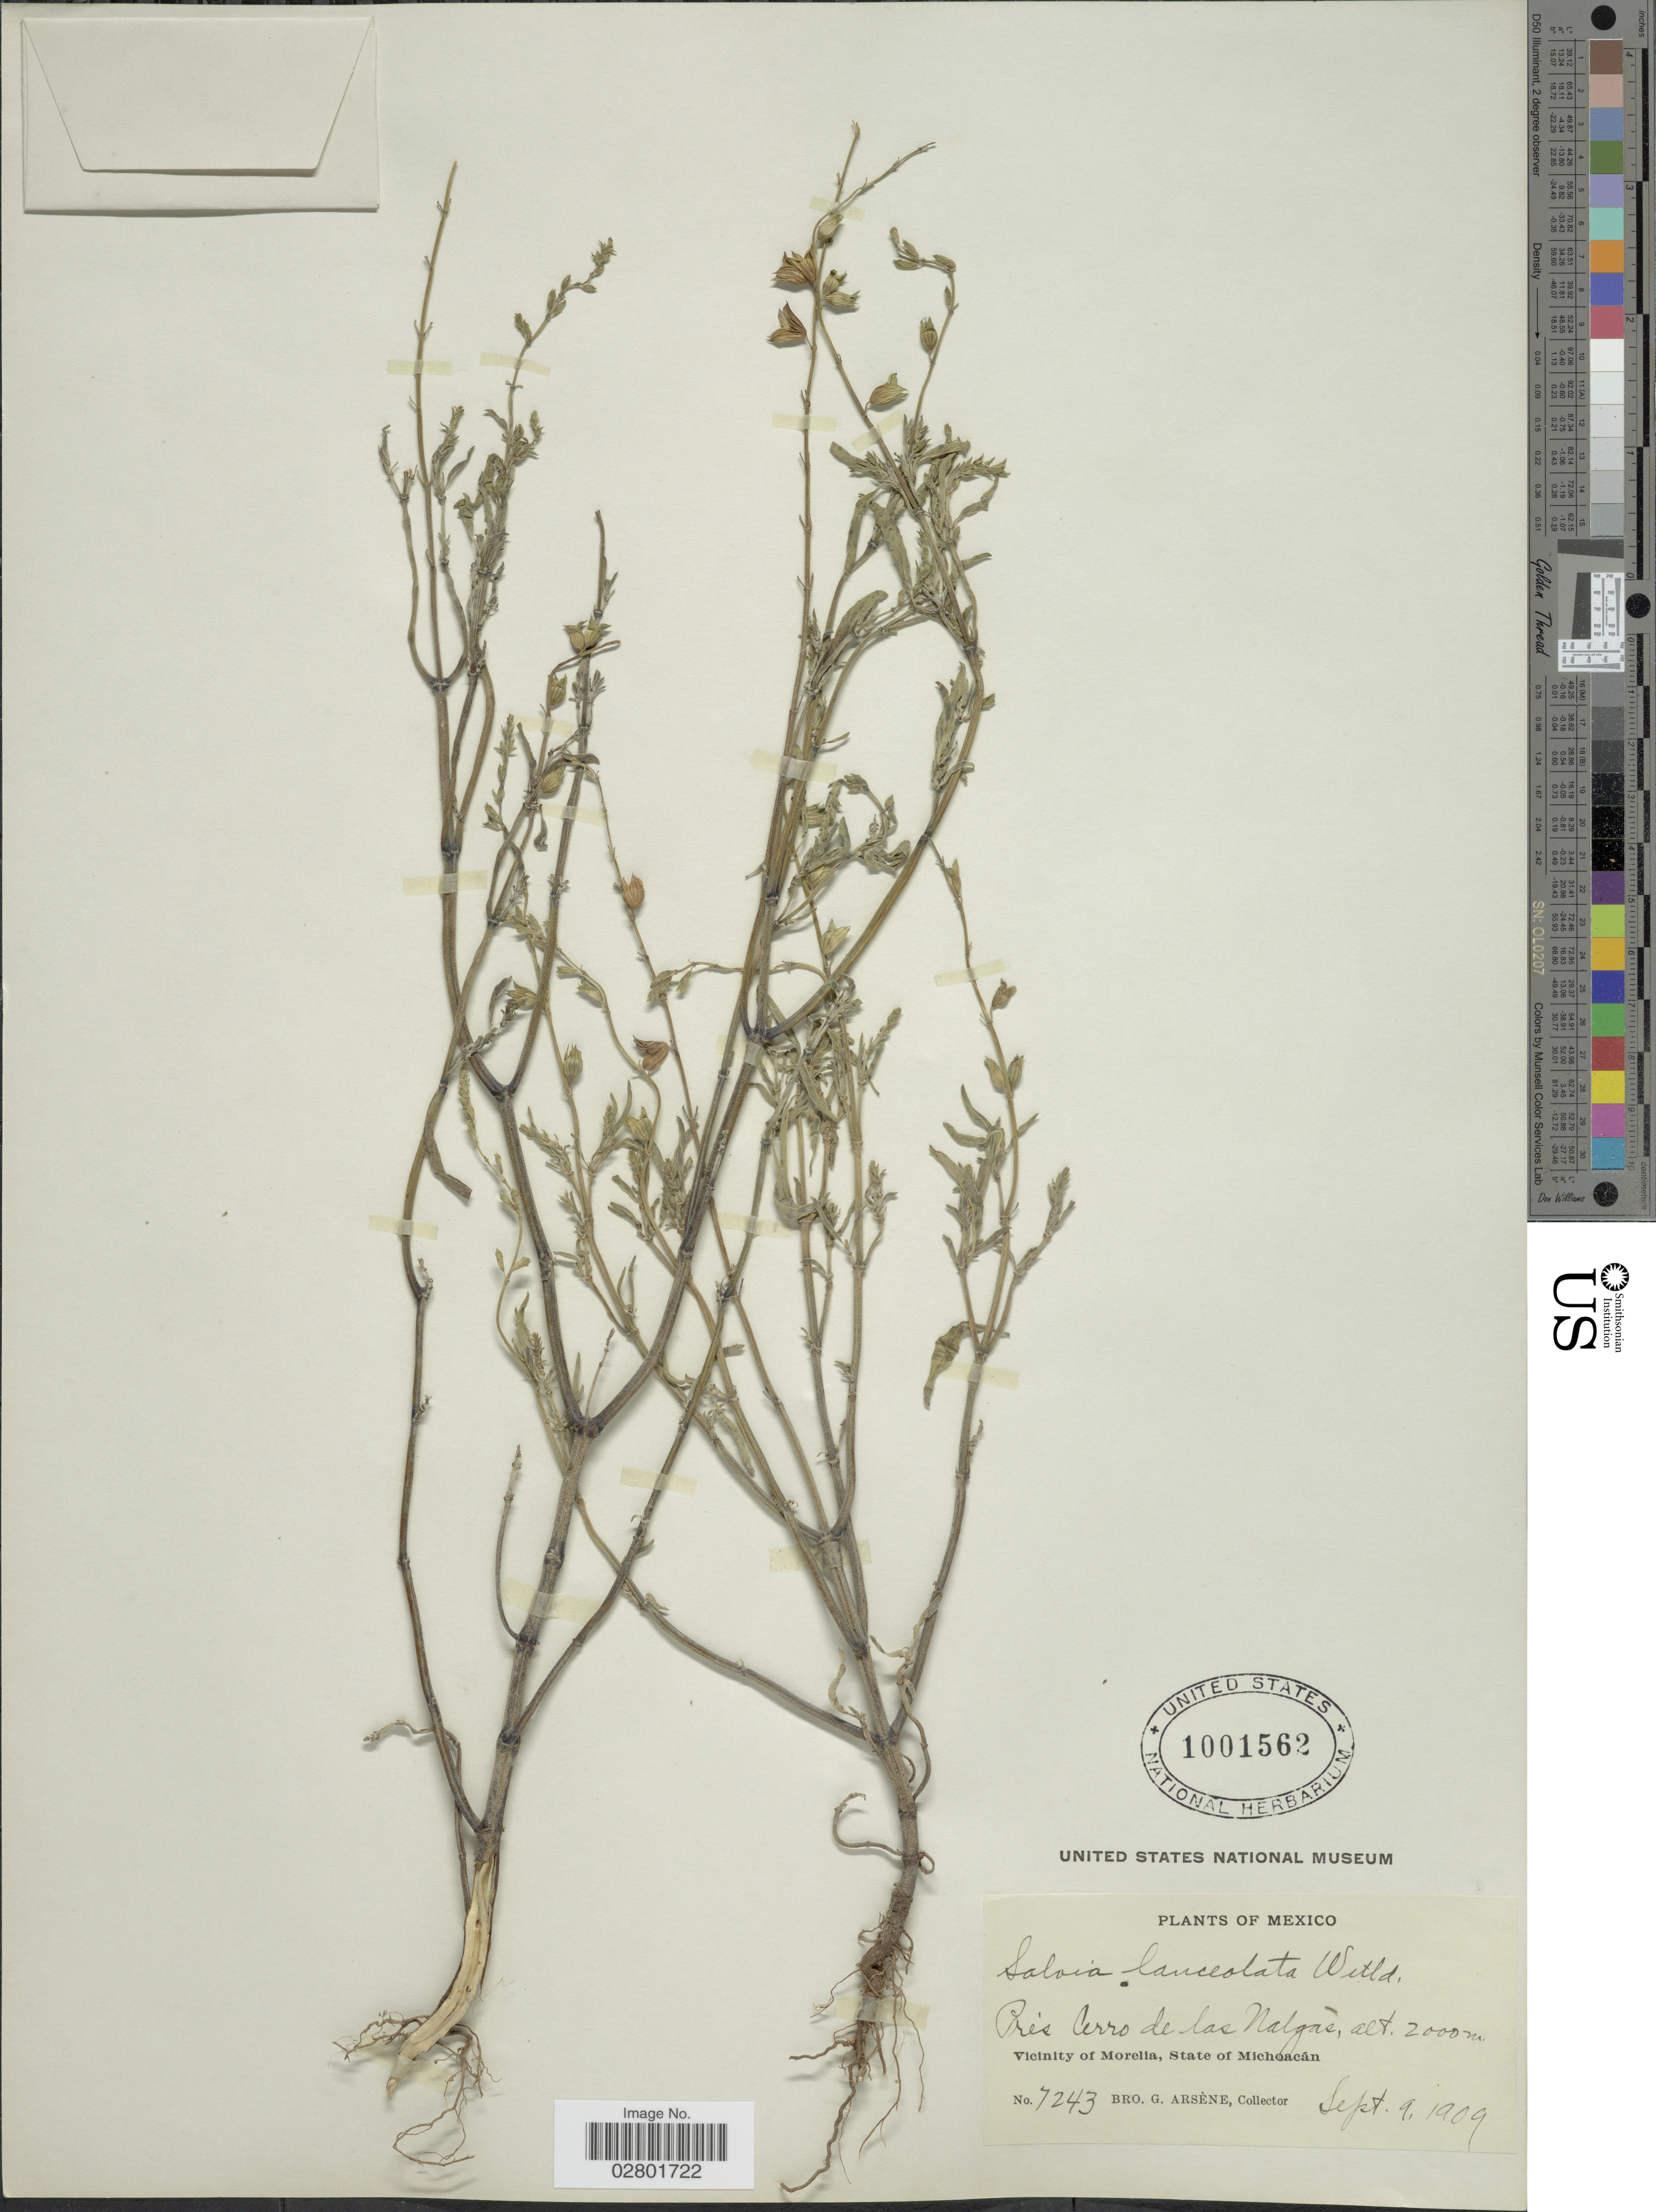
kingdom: Plantae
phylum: Tracheophyta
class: Magnoliopsida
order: Lamiales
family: Lamiaceae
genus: Salvia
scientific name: Salvia lanceolata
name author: Brouss.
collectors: Bro. G. Arsène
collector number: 7243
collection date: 1909-09-09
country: Mexico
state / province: Michoacán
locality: Prés Cerro de las Nalgas, Vicinity of Morelia.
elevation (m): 2000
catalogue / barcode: US 1001562